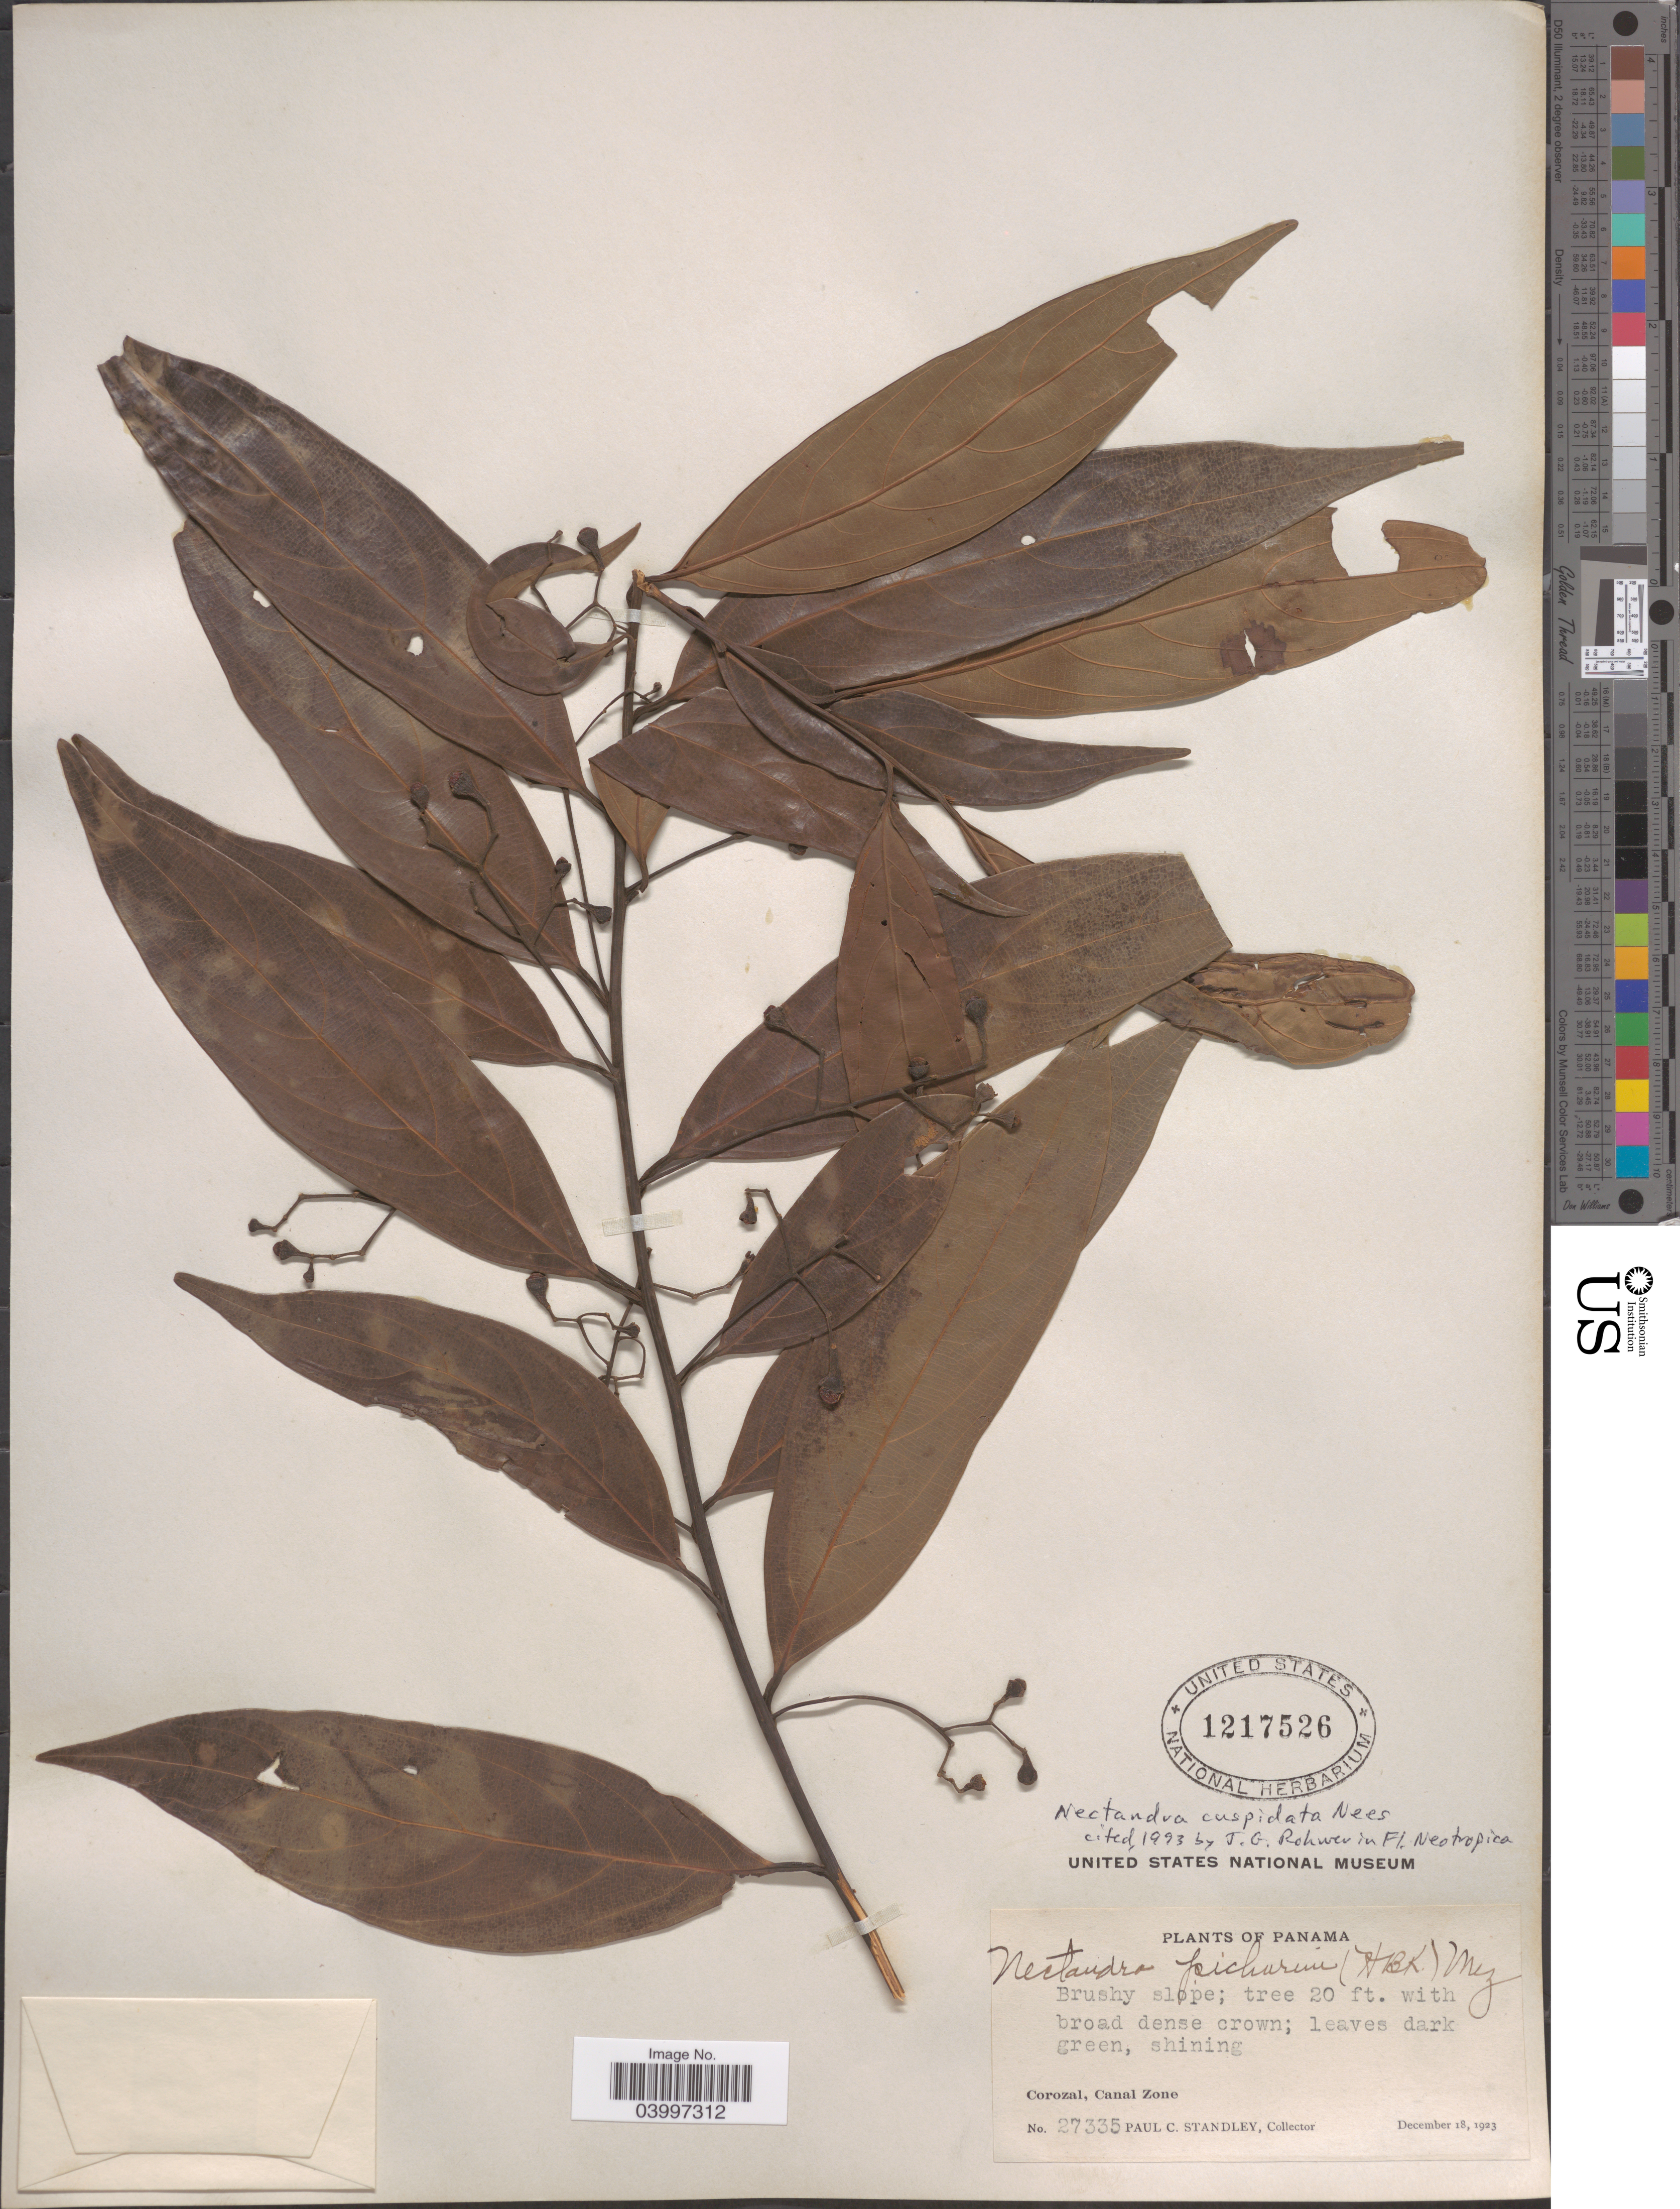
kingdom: Plantae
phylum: Tracheophyta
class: Magnoliopsida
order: Laurales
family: Lauraceae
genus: Nectandra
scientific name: Nectandra cuspidata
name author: Nees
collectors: P. C. Standley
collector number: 27335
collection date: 1923-12-18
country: Panama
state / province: Colón / Panamá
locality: Corozal, Canal Zone.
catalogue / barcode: US 1217526